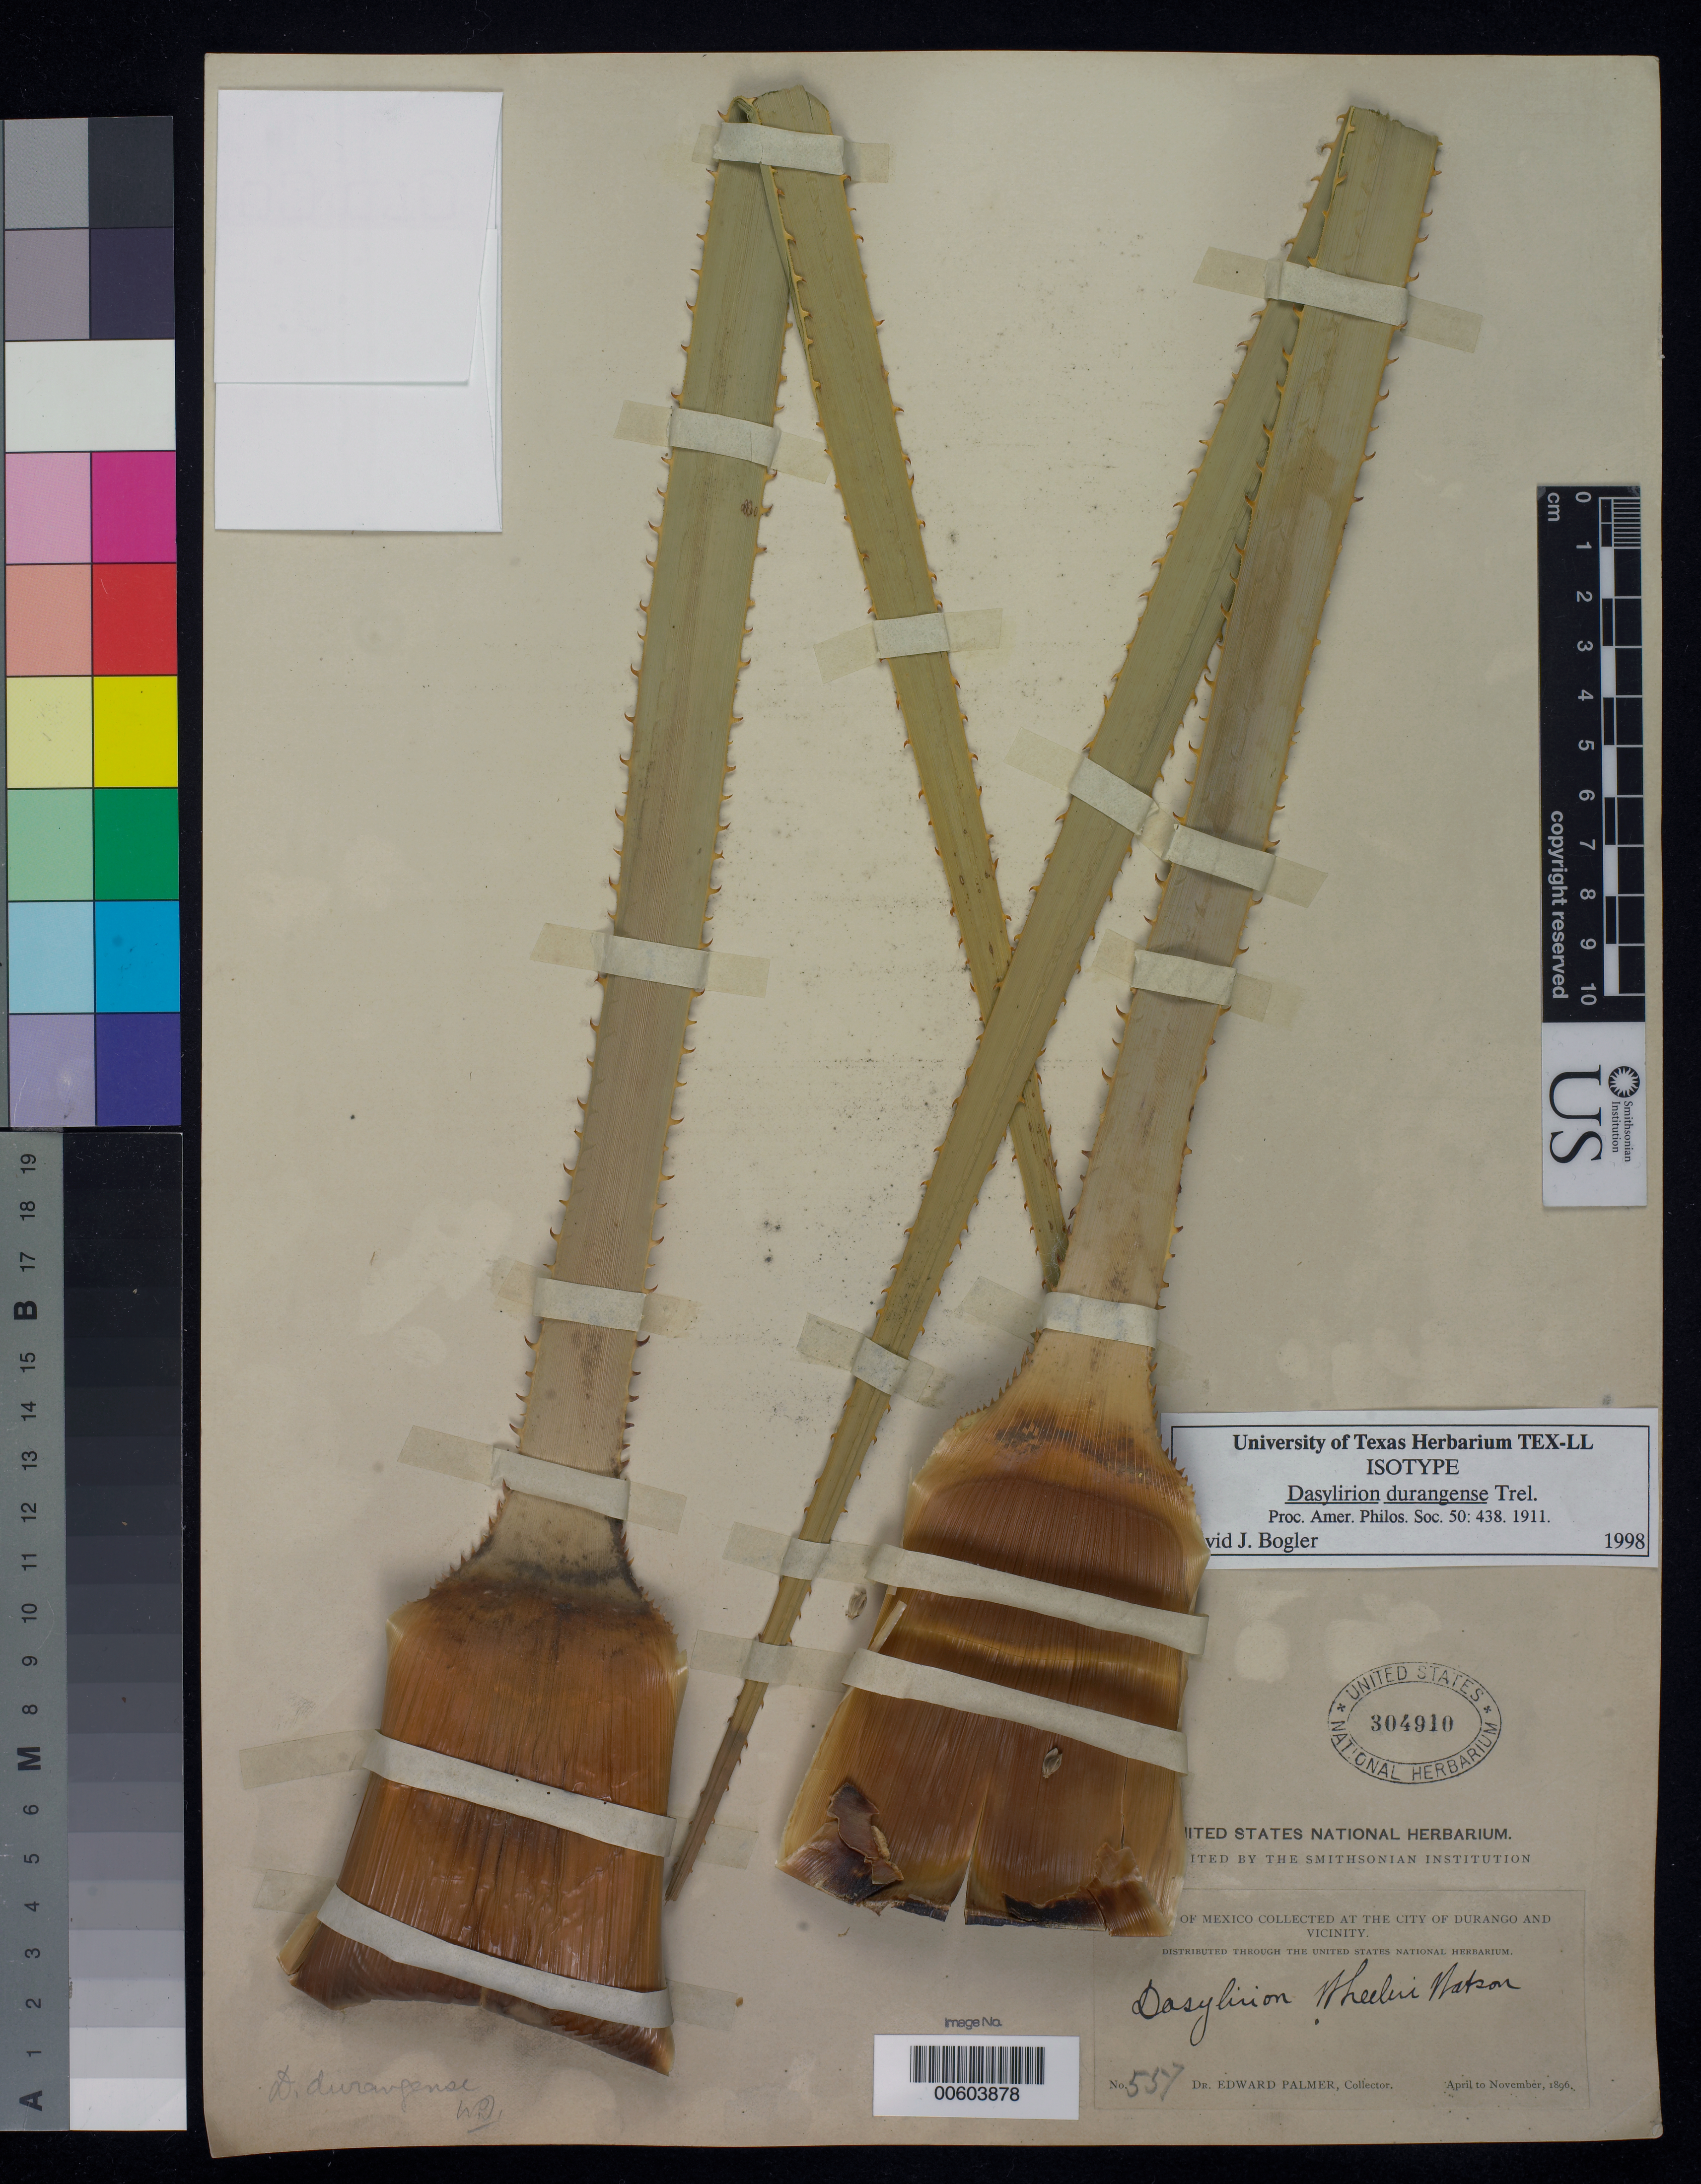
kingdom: Plantae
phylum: Tracheophyta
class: Liliopsida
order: Asparagales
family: Asparagaceae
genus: Dasylirion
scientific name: Dasylirion durangense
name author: Trel.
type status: Isotype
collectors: E. Palmer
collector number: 557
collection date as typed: Apr 1896 to -- Nov 1896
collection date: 1896-04/1896-11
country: Mexico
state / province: Durango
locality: City of Durango & vicinity.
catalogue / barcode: US 304910